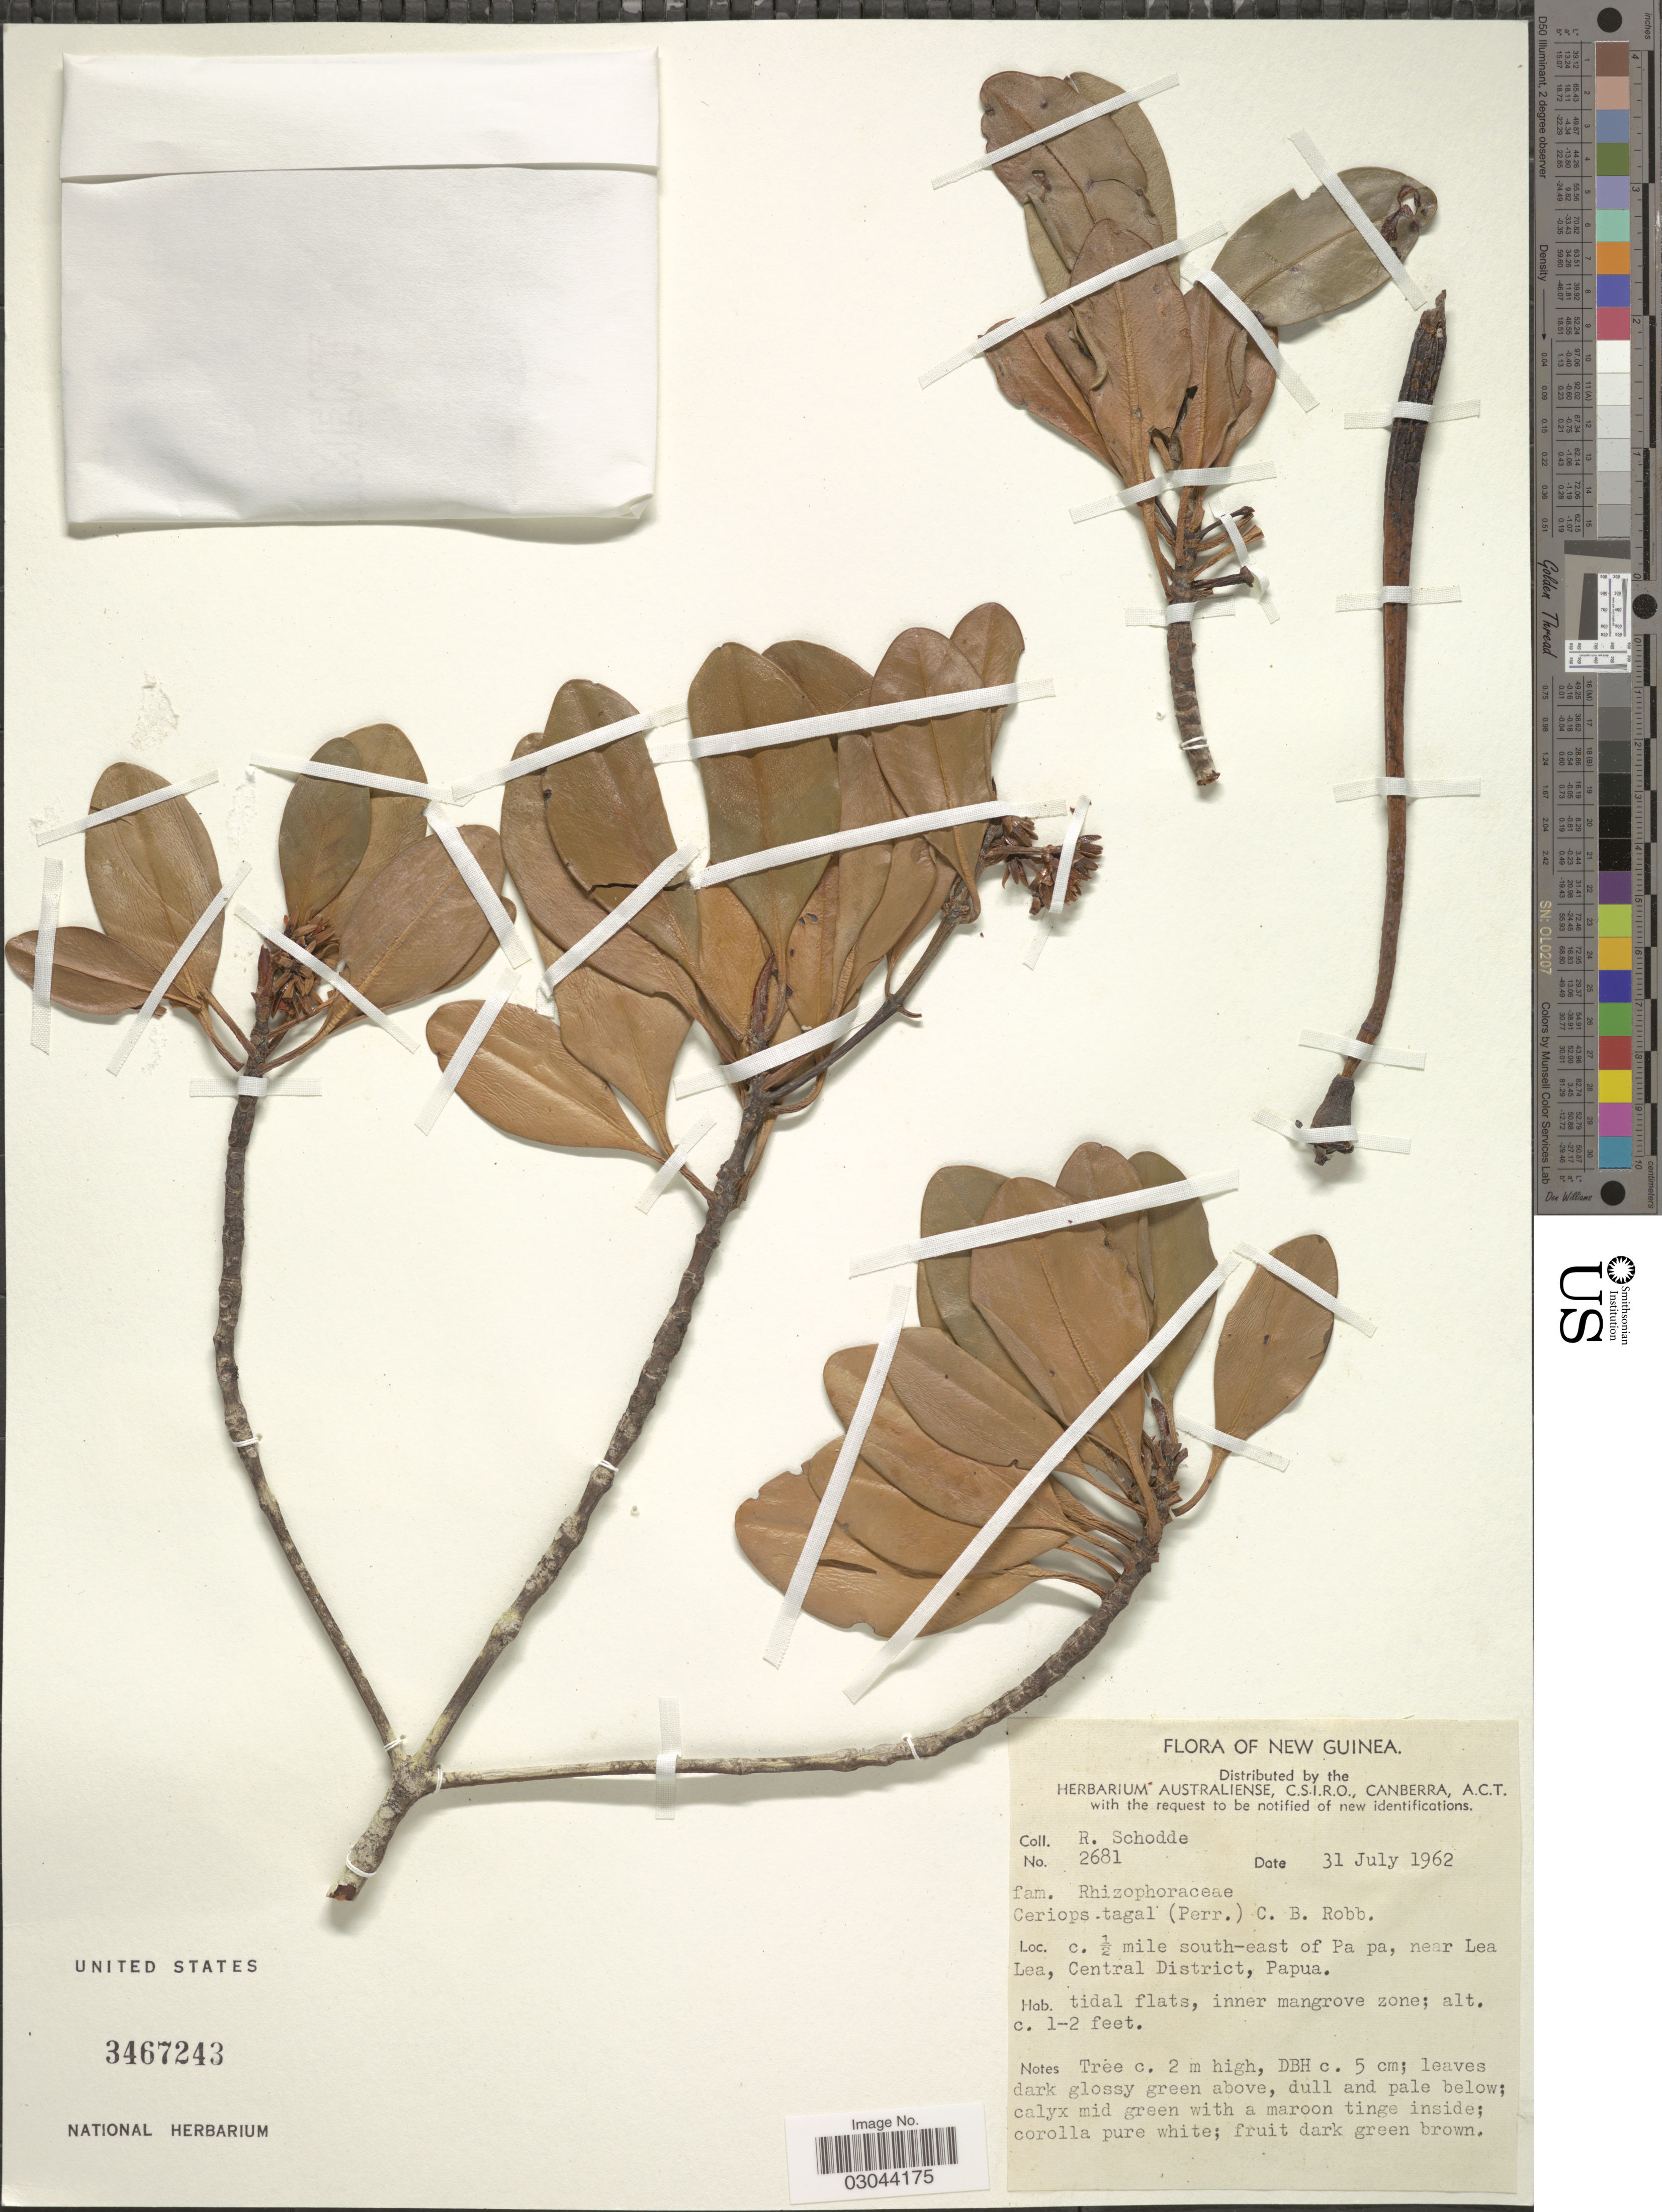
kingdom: Plantae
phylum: Tracheophyta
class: Magnoliopsida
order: Malpighiales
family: Rhizophoraceae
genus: Ceriops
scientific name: Ceriops tagal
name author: (Perr.) C.B. Rob.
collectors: R. Schodde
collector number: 2681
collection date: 1962-07-31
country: Papua New Guinea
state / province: Central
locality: New Guinea. C. ½ mile south-east of Pa pa, near Lea Lea, Central District, Papua.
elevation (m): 0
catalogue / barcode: US 3467243